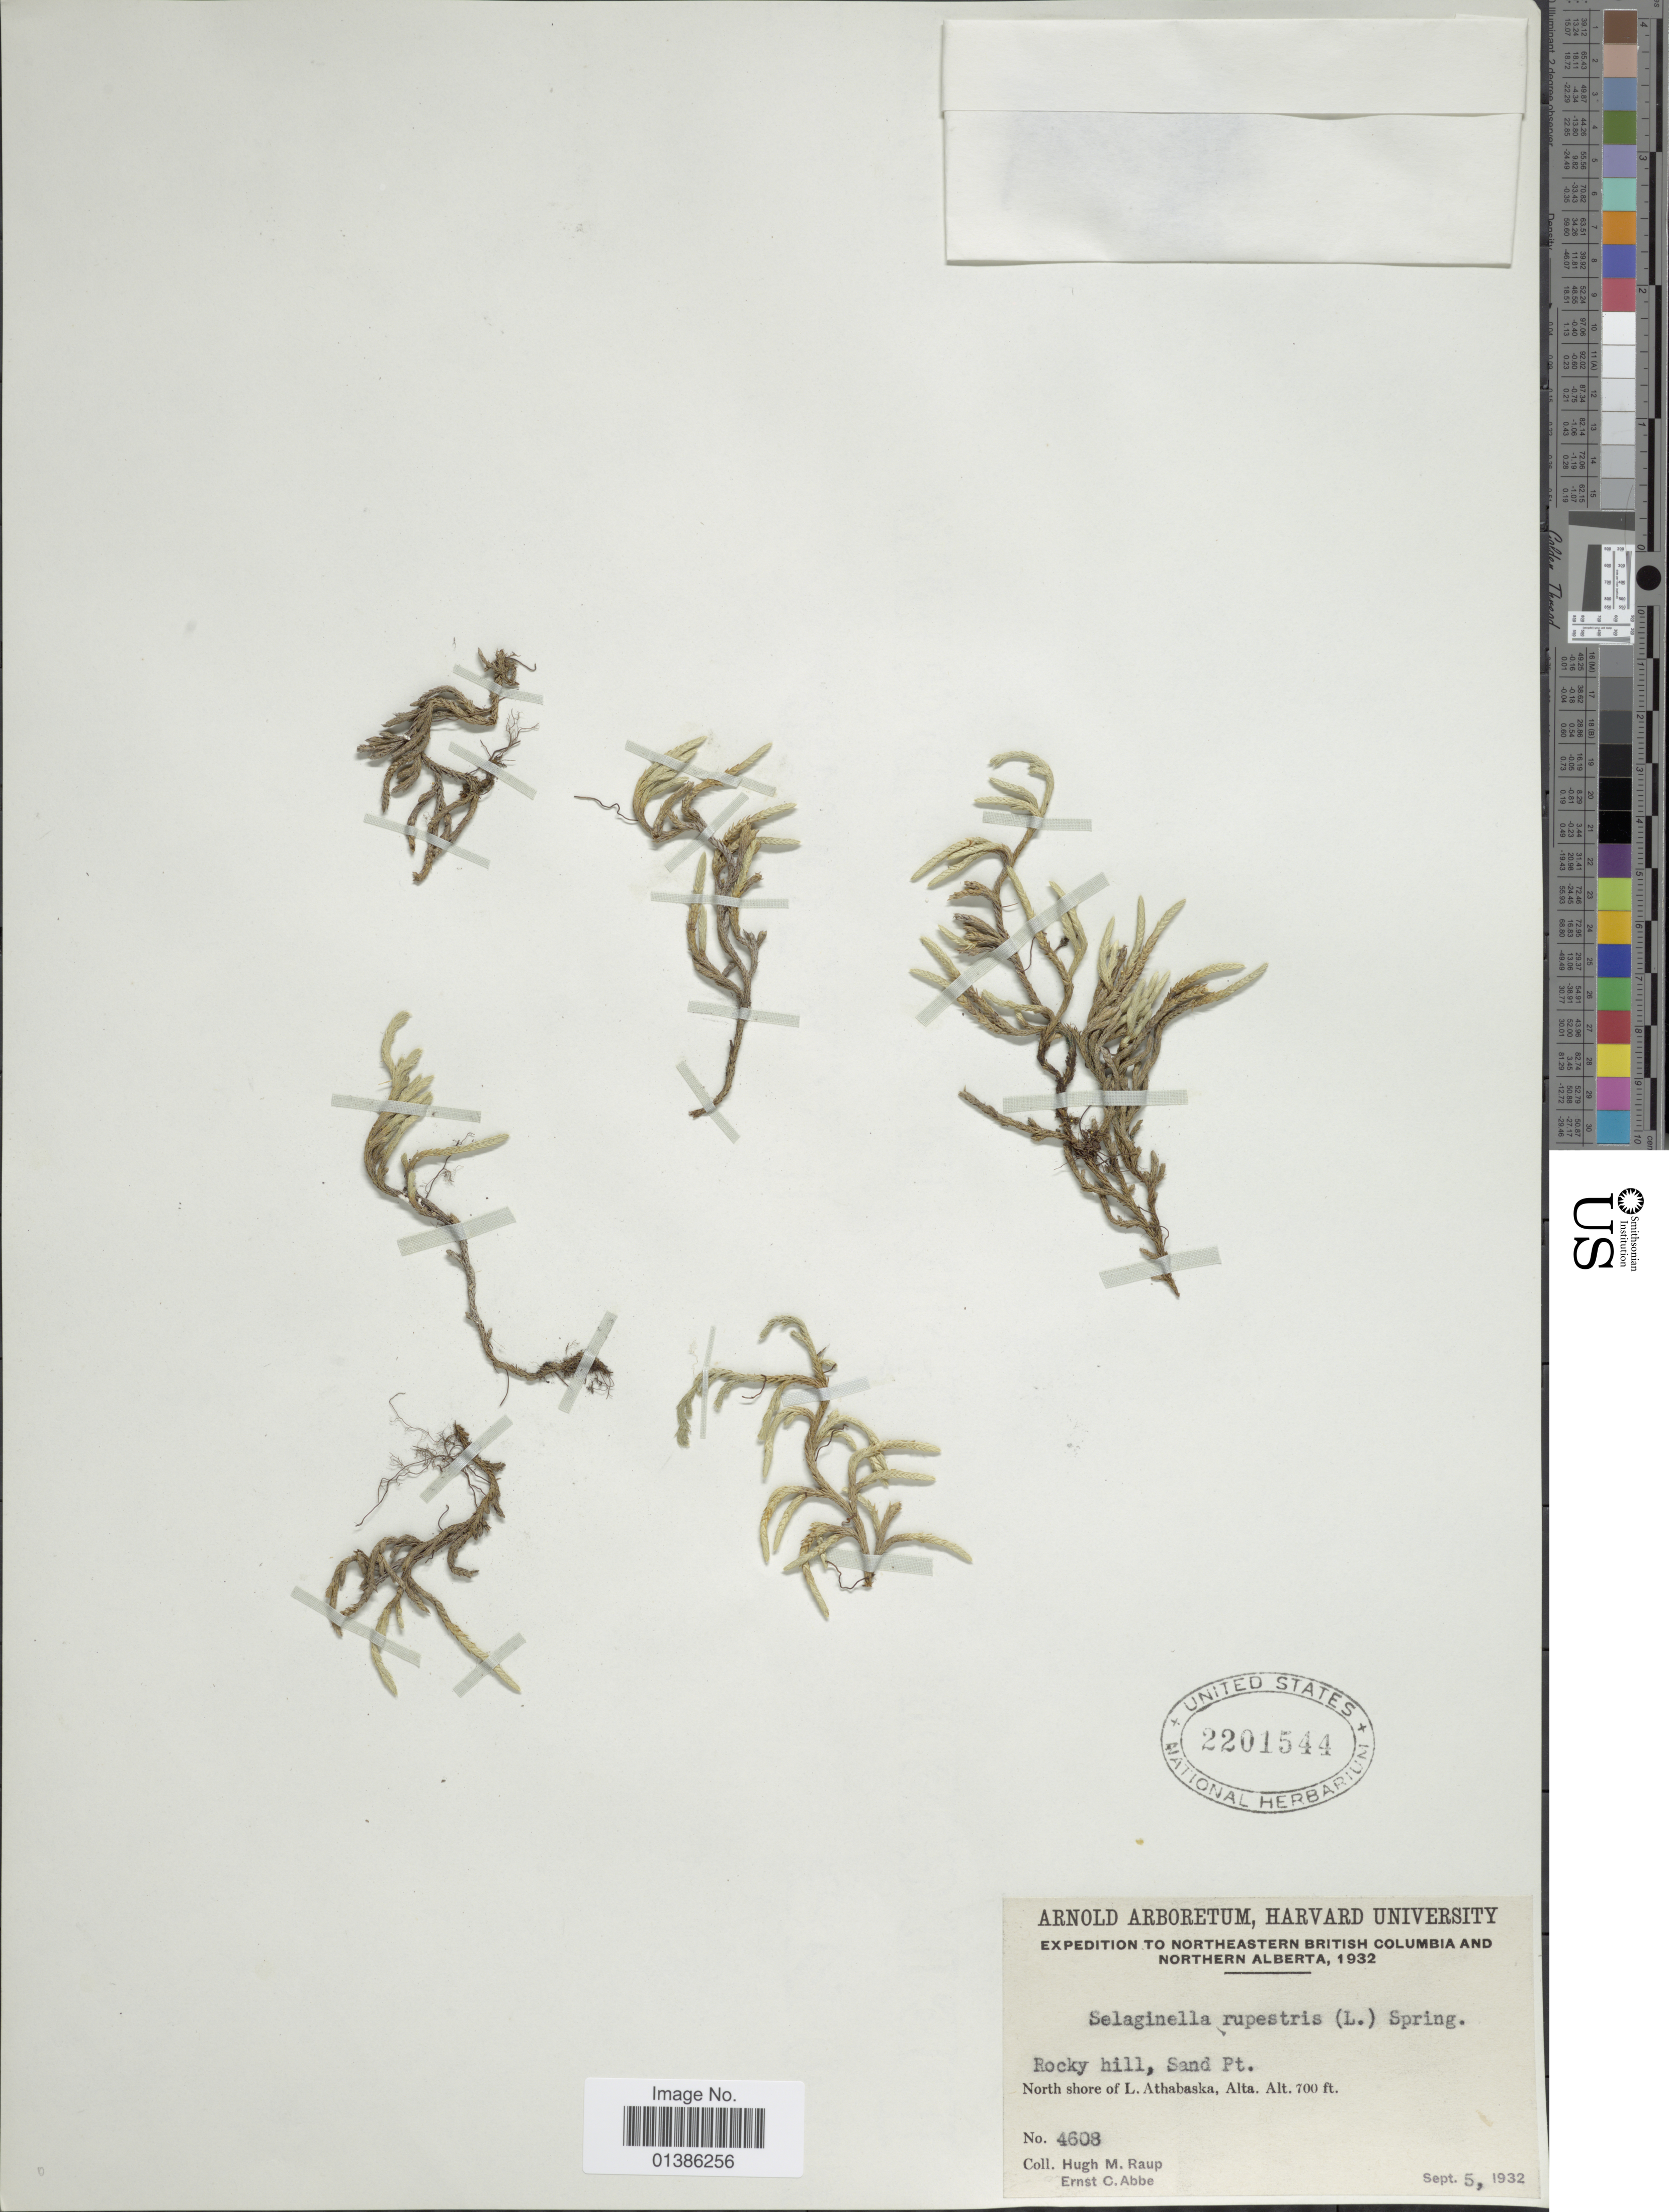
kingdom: Plantae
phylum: Tracheophyta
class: Lycopodiopsida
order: Selaginellales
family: Selaginellaceae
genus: Selaginella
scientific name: Selaginella rupestris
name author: (L.) Spring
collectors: H. Raup & E. C. Abbe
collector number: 4608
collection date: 1932-09-05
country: Canada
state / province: Alberta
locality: Northeastern British Columbia and Northern Alberta. Rocky hill, Sand Pt. North shore of L. Athabaska, Alta.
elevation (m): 213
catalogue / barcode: US 2201544